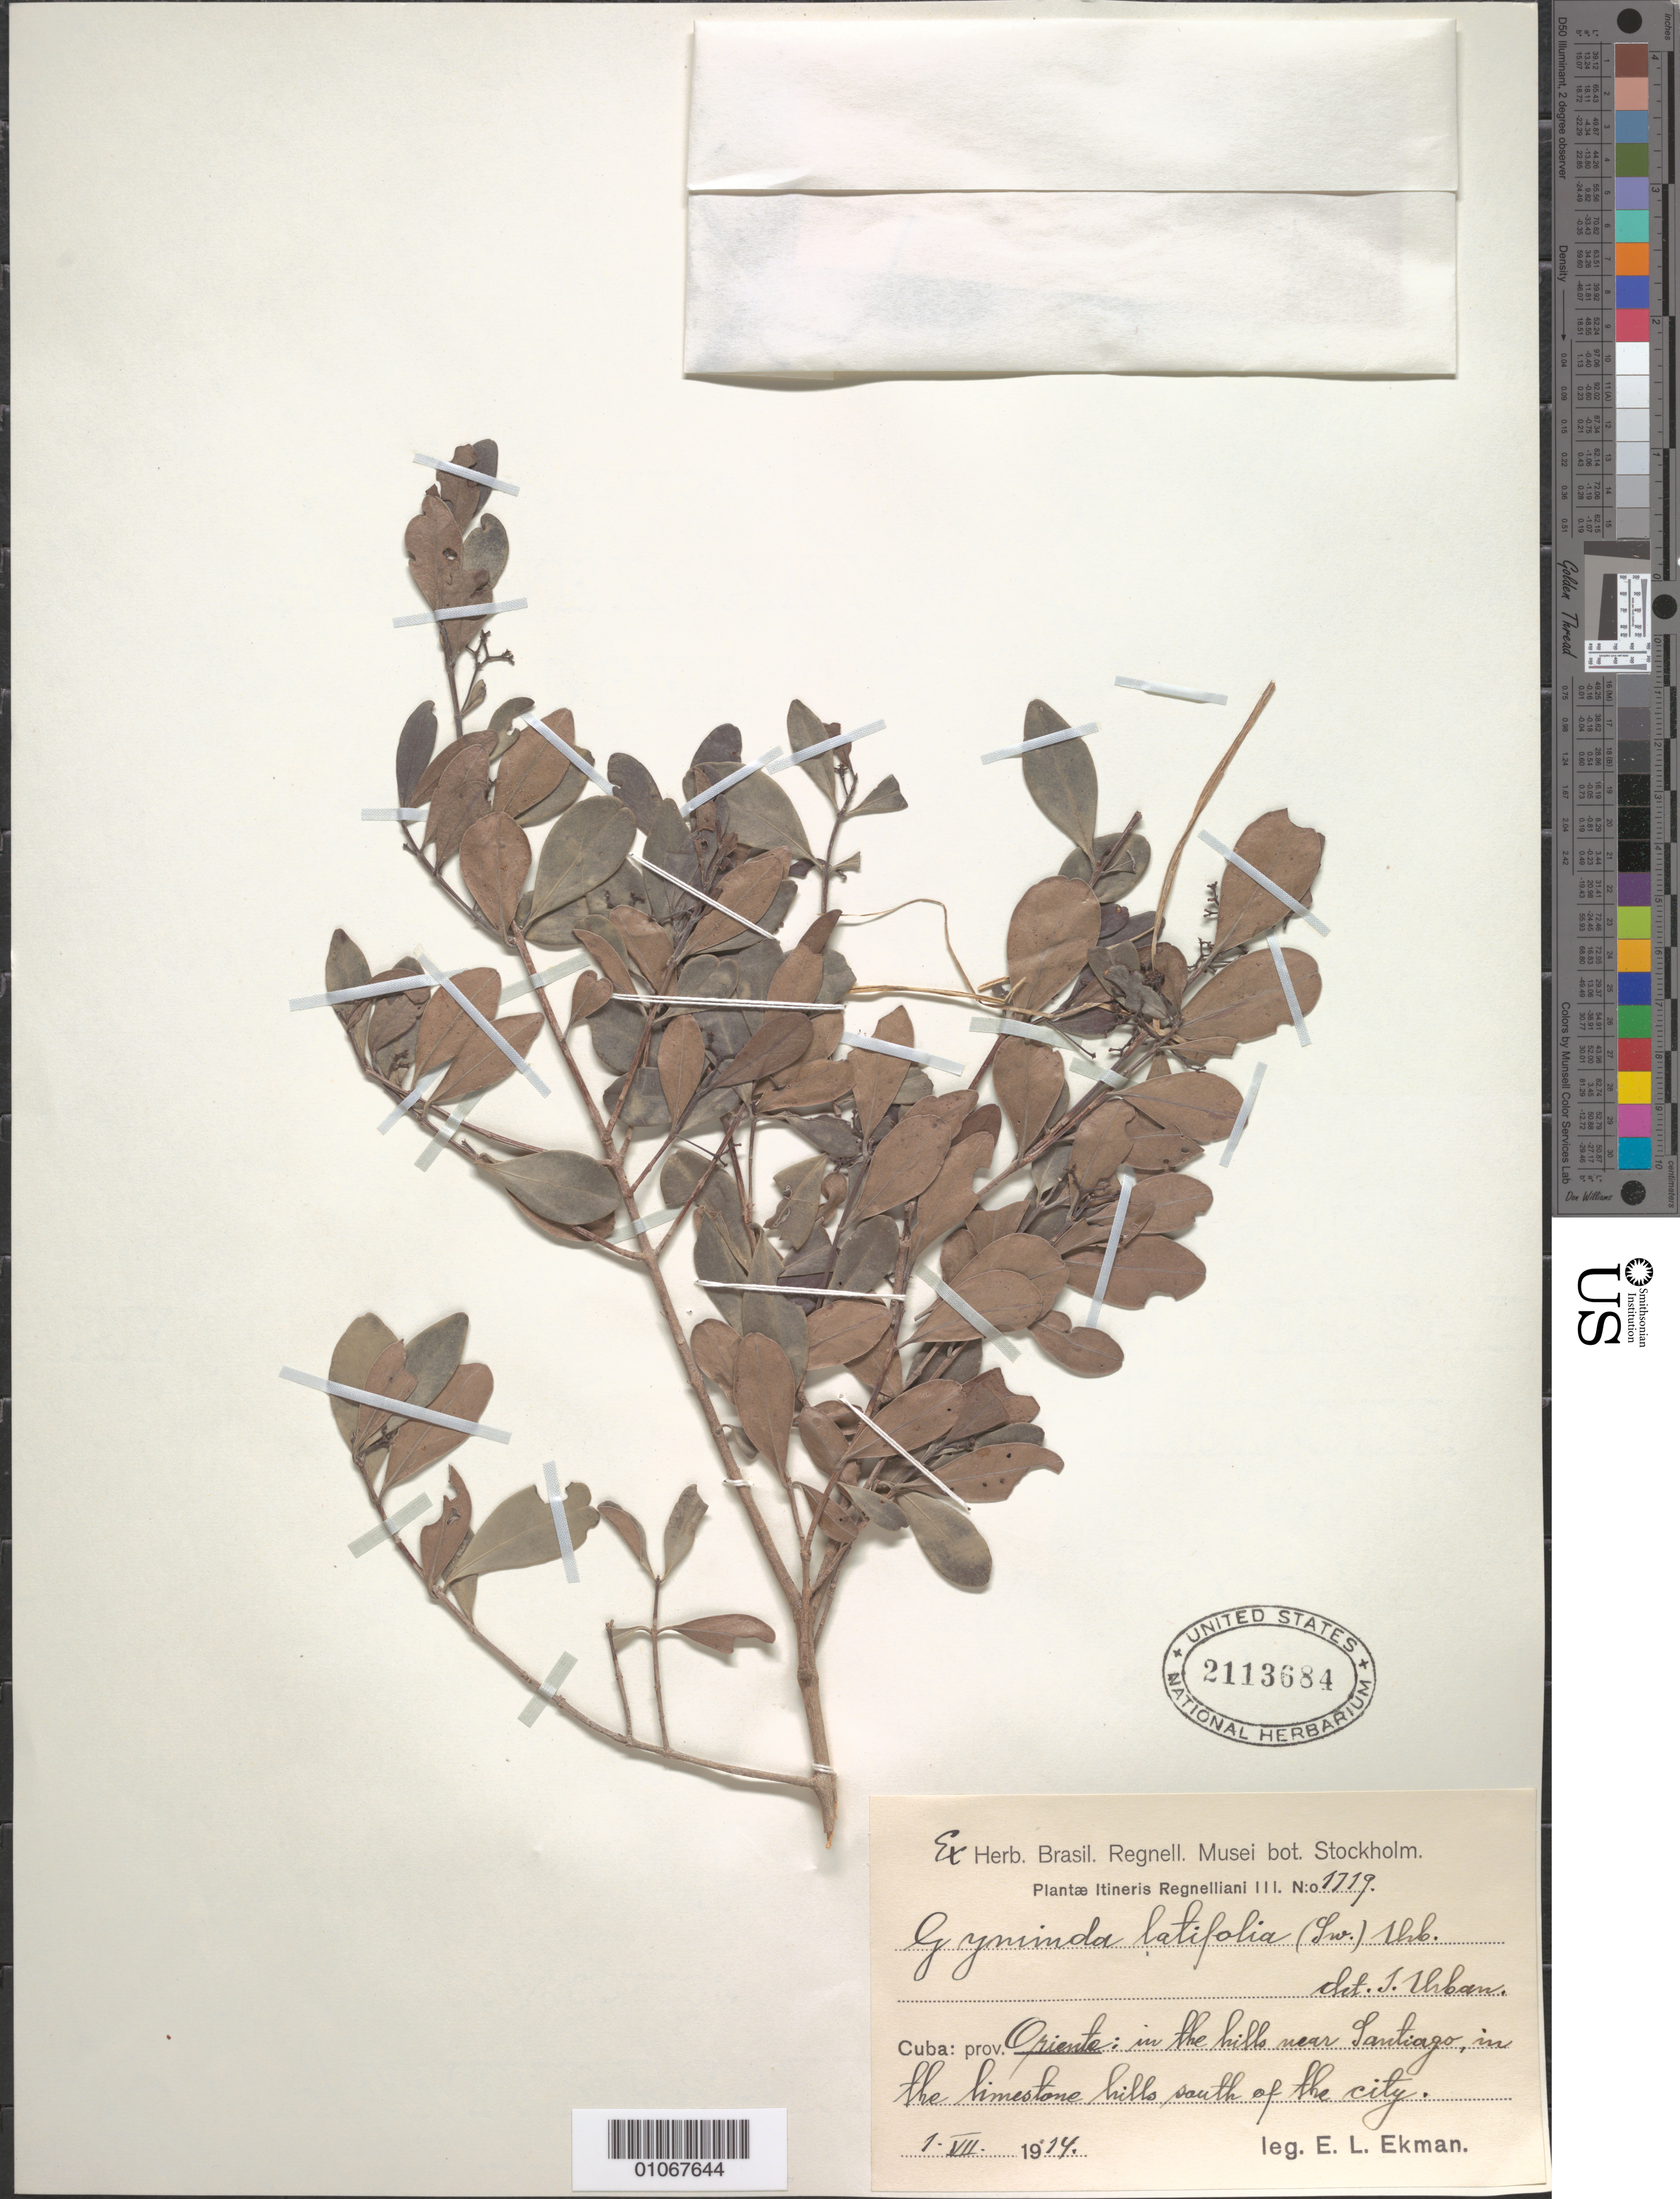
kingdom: Plantae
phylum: Tracheophyta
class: Magnoliopsida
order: Celastrales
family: Celastraceae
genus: Gyminda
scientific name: Gyminda latifolia subsp. latifolia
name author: (Sw.) Urb.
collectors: E. L. Ekman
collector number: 1719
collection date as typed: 01 Jul 1914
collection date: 1914-07-01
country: Cuba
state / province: Santiago de Cuba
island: Cuba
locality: In the hills, near Santiago, in the limestone hills south of the city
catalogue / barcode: US 2113684